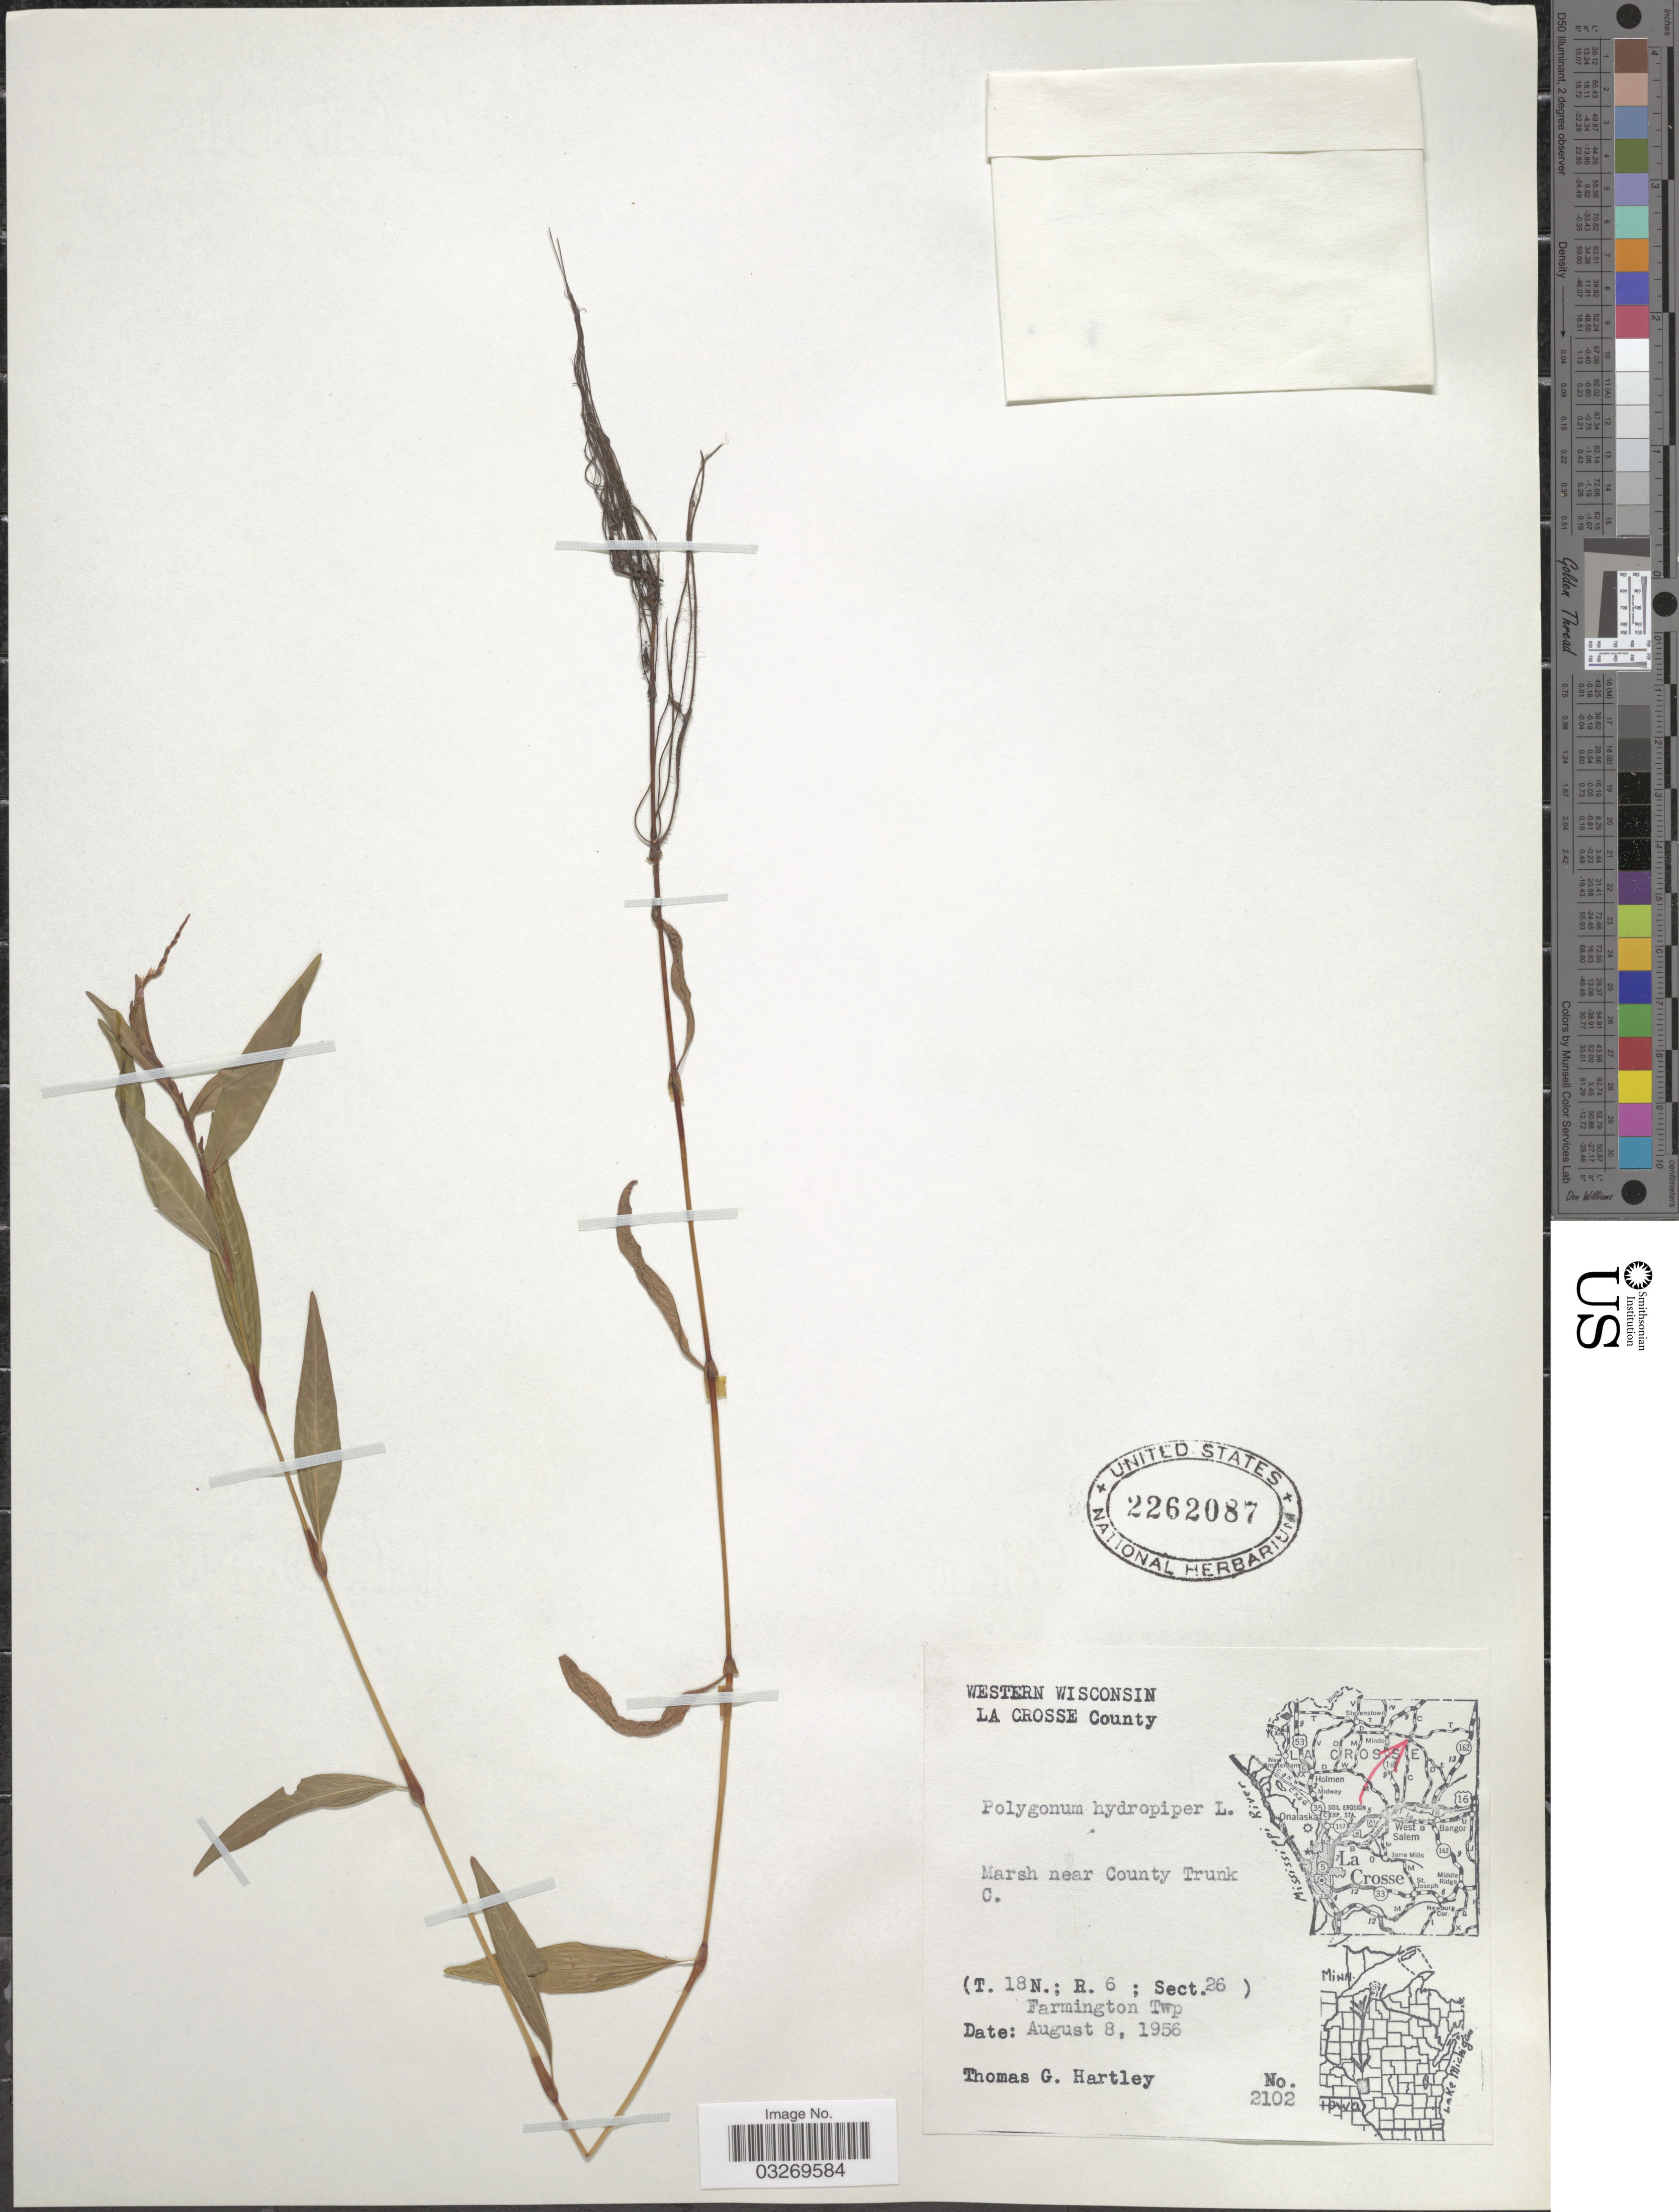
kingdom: Plantae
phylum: Tracheophyta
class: Magnoliopsida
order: Caryophyllales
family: Polygonaceae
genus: Persicaria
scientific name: Persicaria hydropiper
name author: (L.) Delarbre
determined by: Atha, D. E.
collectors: T. G. Hartley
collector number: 2102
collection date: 1956-08-08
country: United States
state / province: Wisconsin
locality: Western Wisconsin, La Crosse County, Marsh near County Trunk C. (T.18N.; R.6; Sect. 26), Farmington Twp.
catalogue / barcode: US 2262087